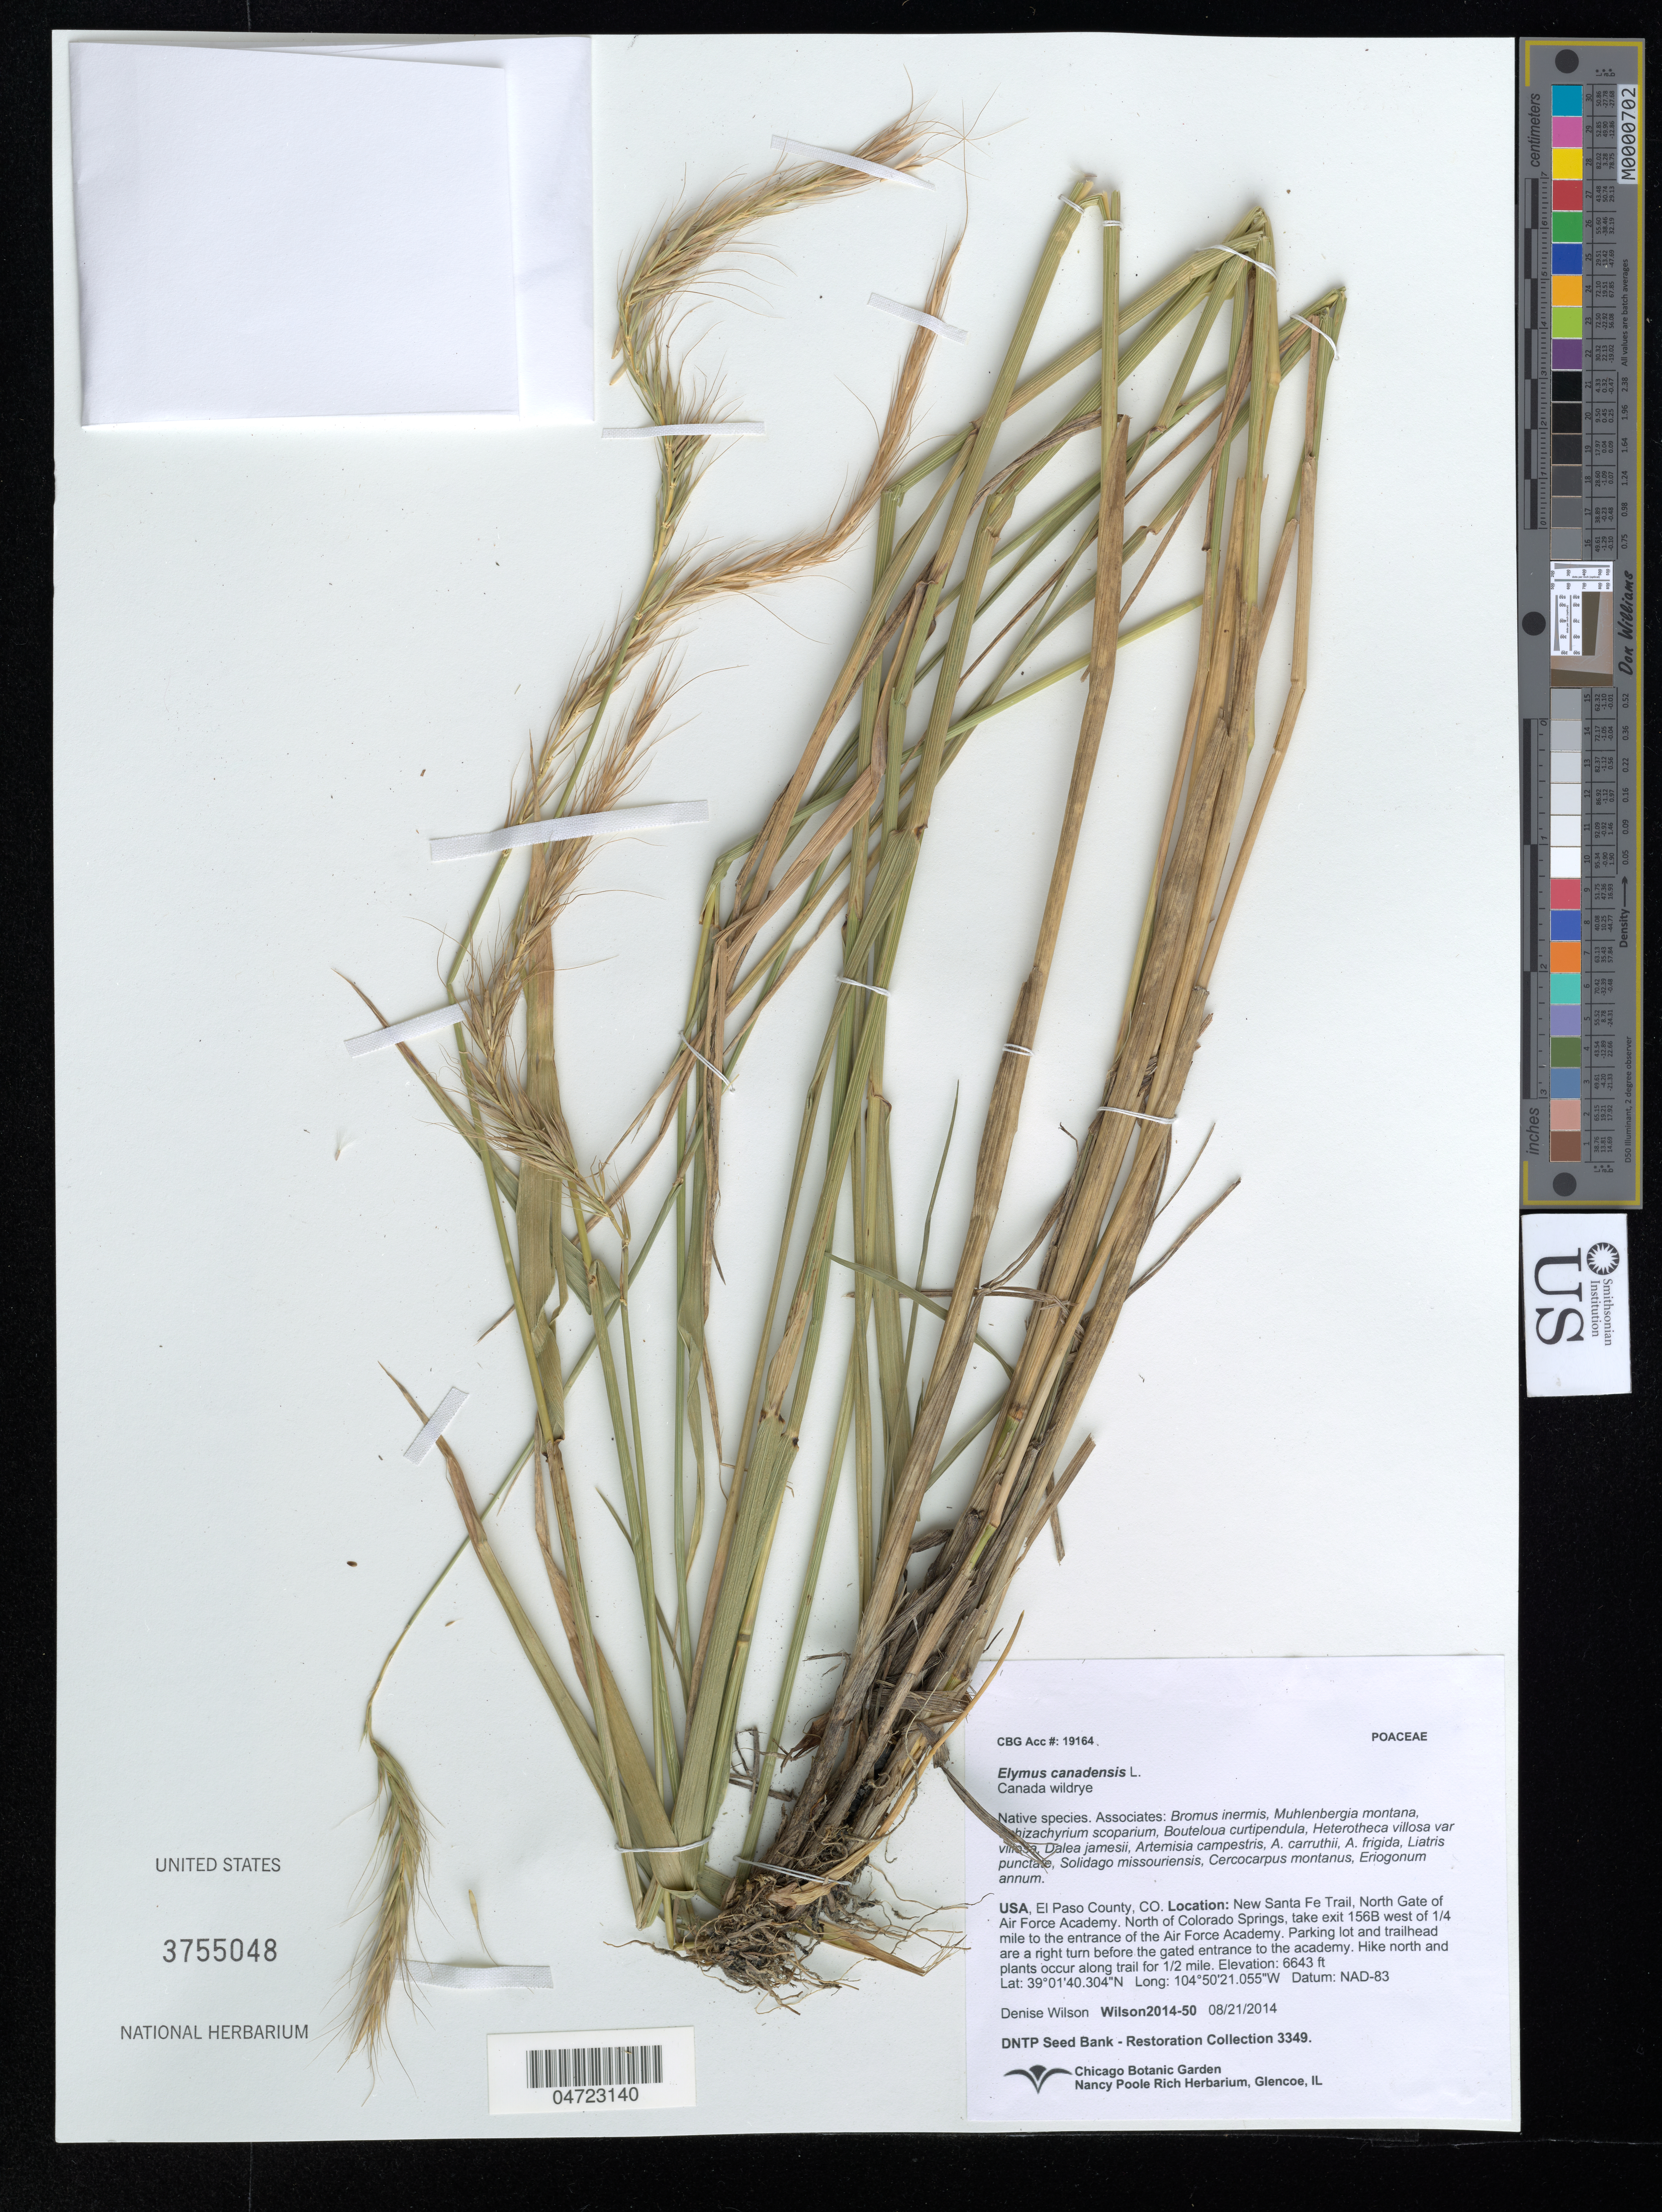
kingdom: Plantae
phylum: Tracheophyta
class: Liliopsida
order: Poales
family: Poaceae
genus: Elymus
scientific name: Elymus canadensis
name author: L.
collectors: D. Wilson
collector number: Wilson2014-50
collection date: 2014-08-21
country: United States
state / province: Colorado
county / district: El Paso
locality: El Paso County. New Santa Fe Trail, North Gate of Air Force Academy. North of Colorado Springs, take exit 156B west of 1/4 mile to the entrance of the Air Force Academy. Parking lot and trailhead are a right turn before the gated entrance to the academy. Hike north and plants occur along trail for 1/2 mile.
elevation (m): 2025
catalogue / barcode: US 3755048